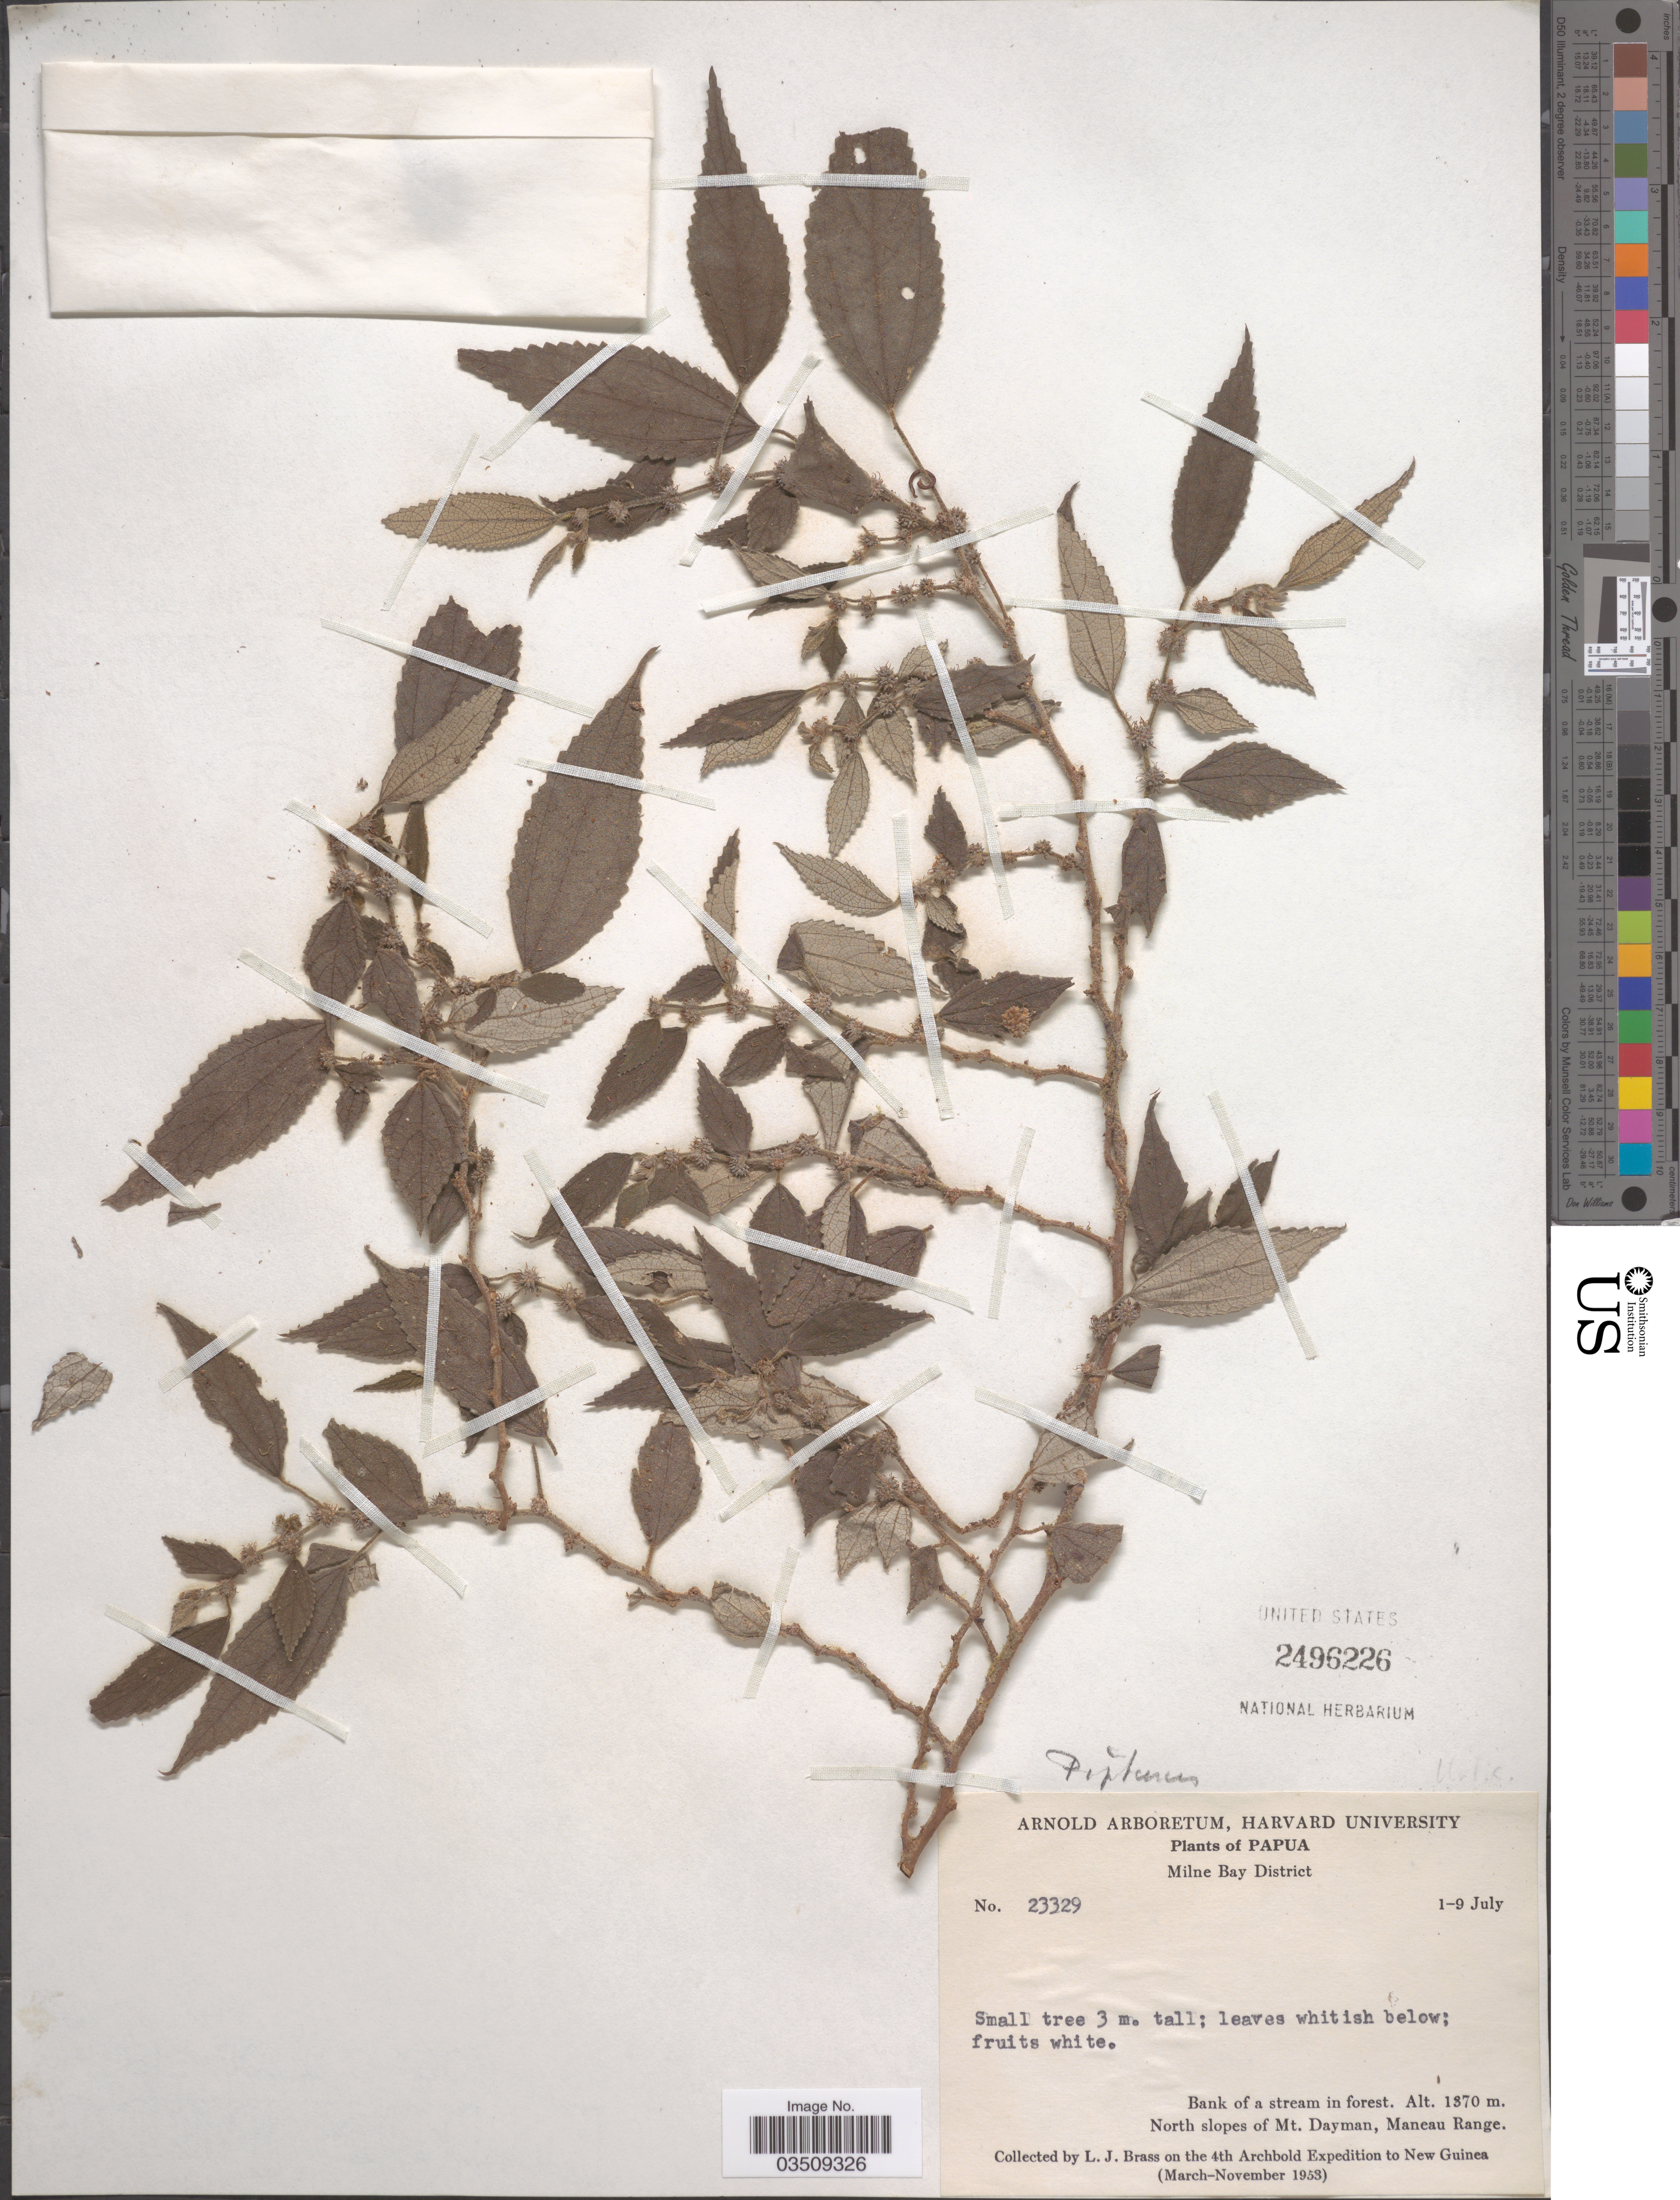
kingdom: Plantae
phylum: Tracheophyta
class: Magnoliopsida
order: Rosales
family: Urticaceae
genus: Pipturus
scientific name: Pipturus sp.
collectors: L. J. Brass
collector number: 23329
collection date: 1953-07-01/1953-07-09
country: Papua New Guinea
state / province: Milne Bay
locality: Milne Bay District. North slopes of Mt. Dayman, Maneau Range.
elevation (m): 1370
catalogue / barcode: US 2496226